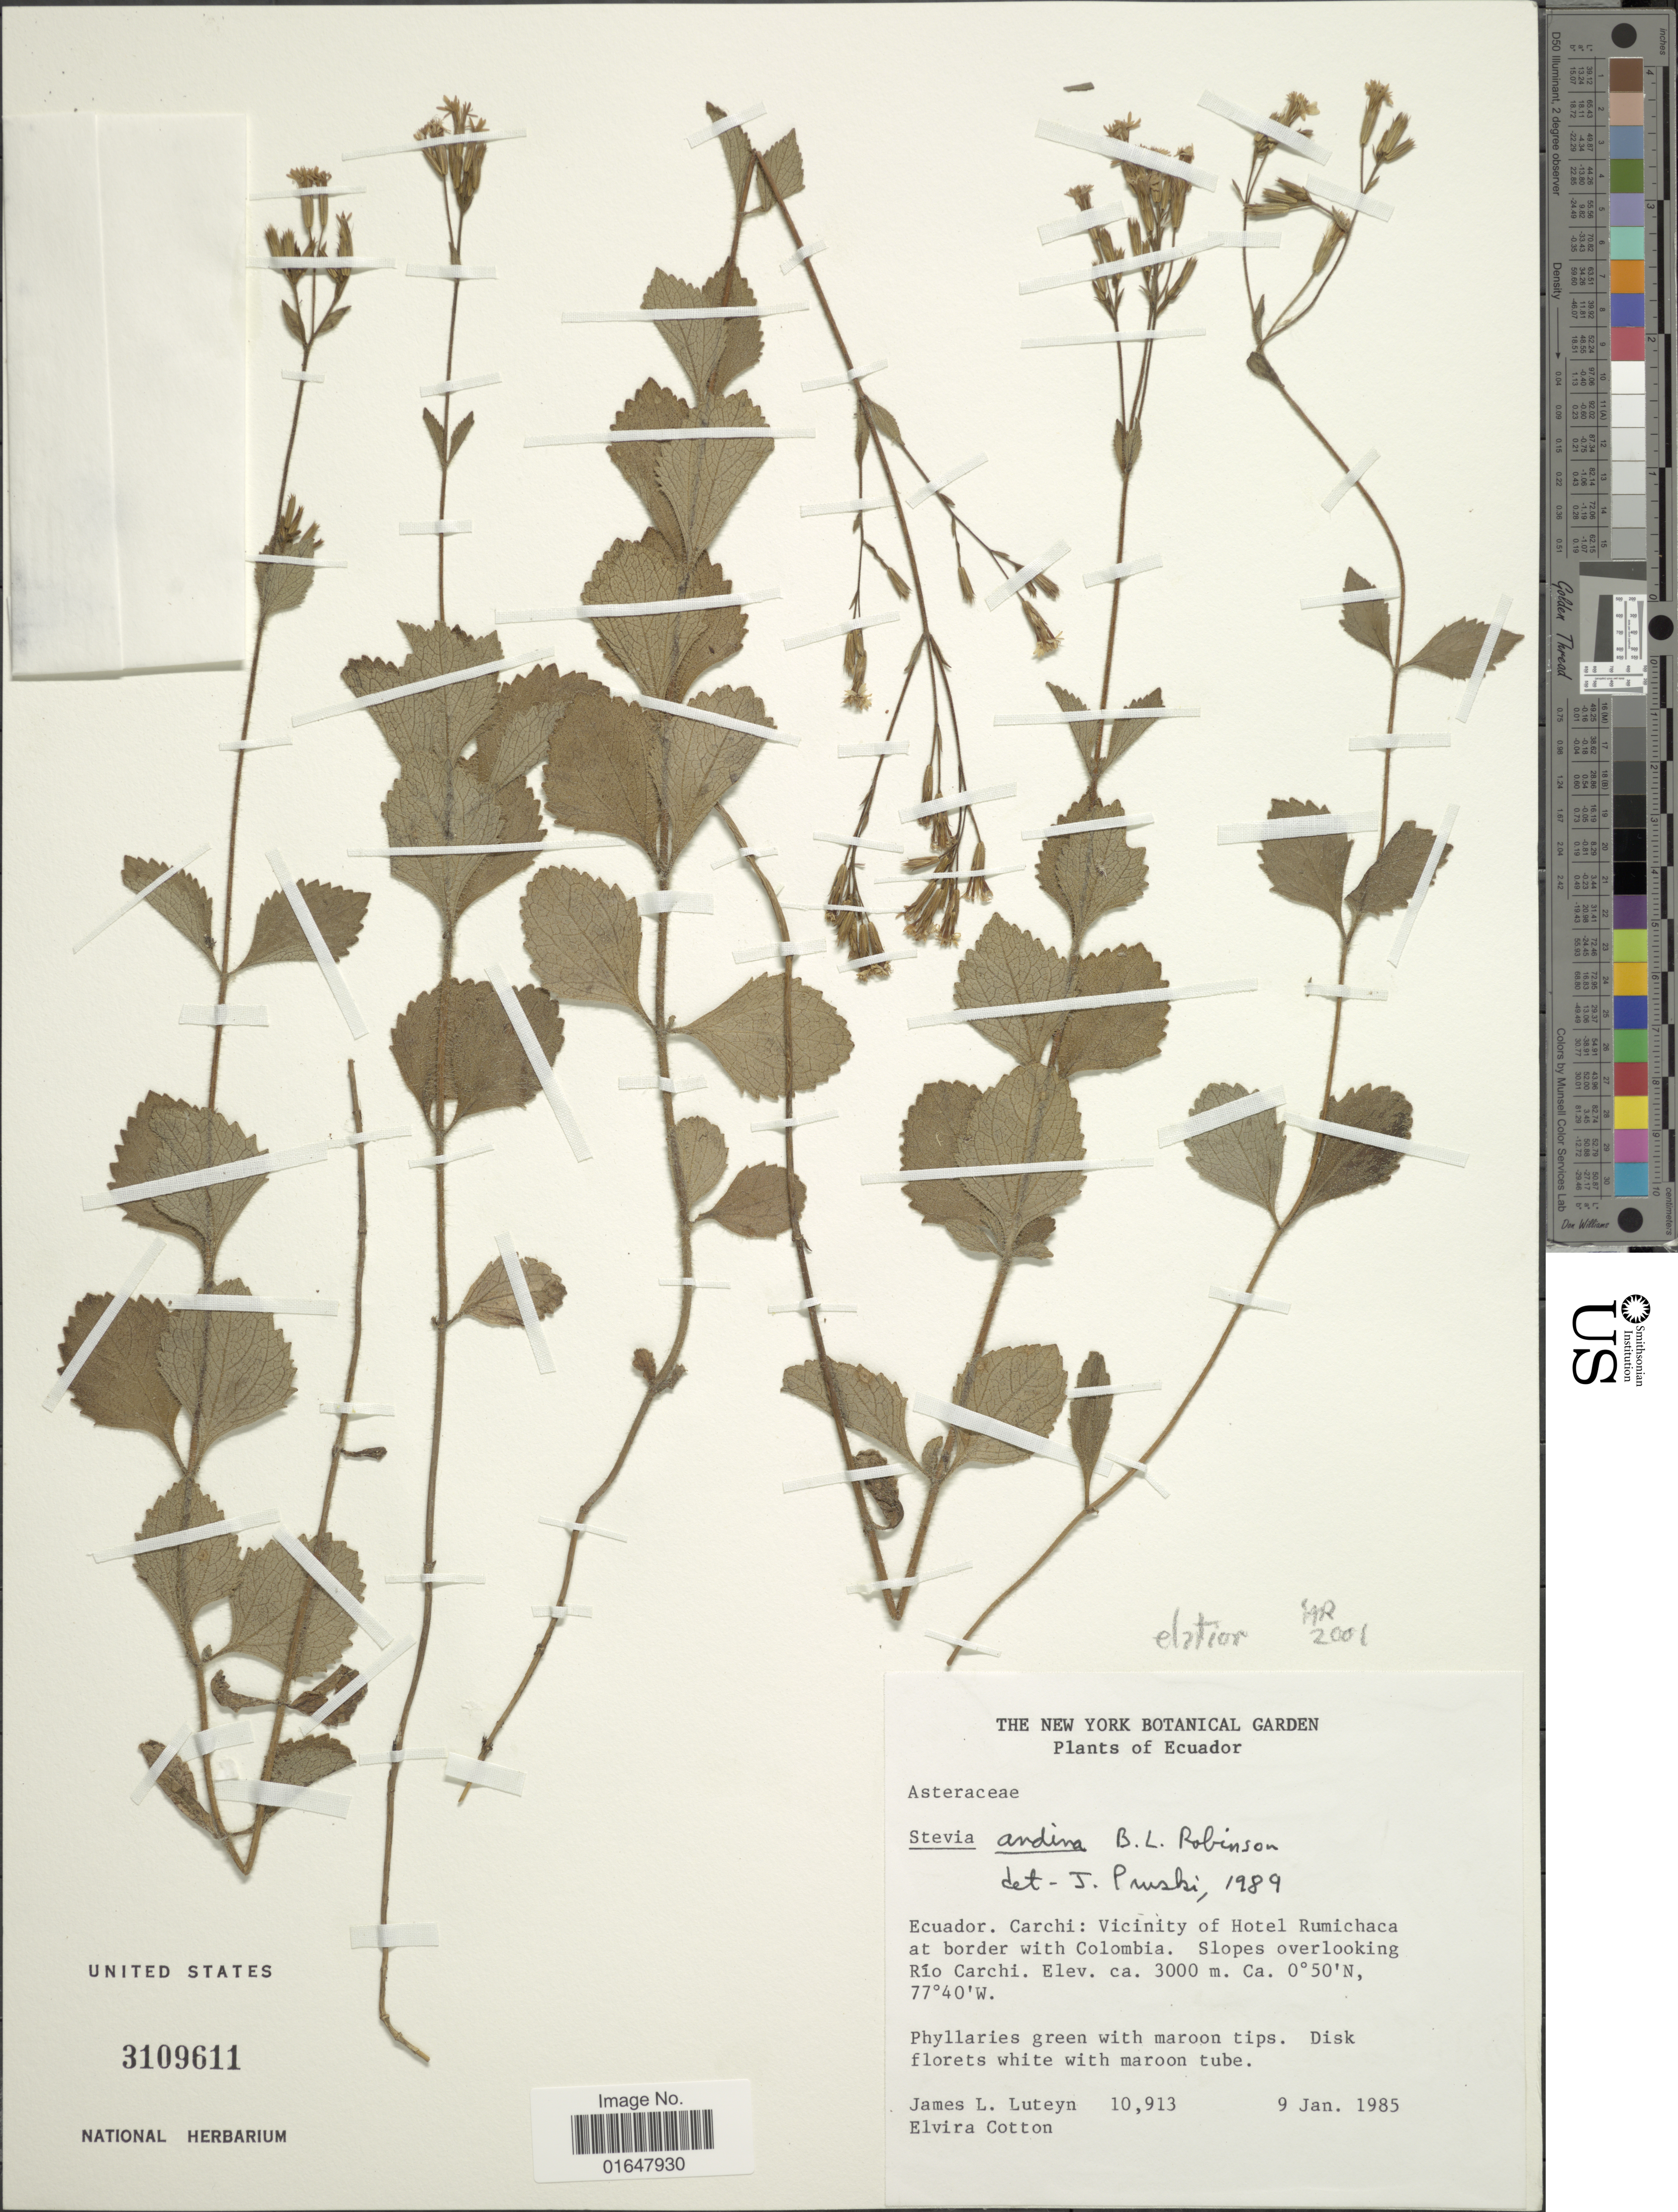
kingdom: Plantae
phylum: Tracheophyta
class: Magnoliopsida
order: Asterales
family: Asteraceae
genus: Stevia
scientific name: Stevia elatior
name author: Kunth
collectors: J. L. Luteyn & E. Cotton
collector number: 10913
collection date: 1985-01-09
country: Ecuador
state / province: Carchi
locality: Vicinity of Hotel Rumichaca at border with Colombia, slopes overlooking Rio Carchi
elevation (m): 3000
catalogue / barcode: US 3109611